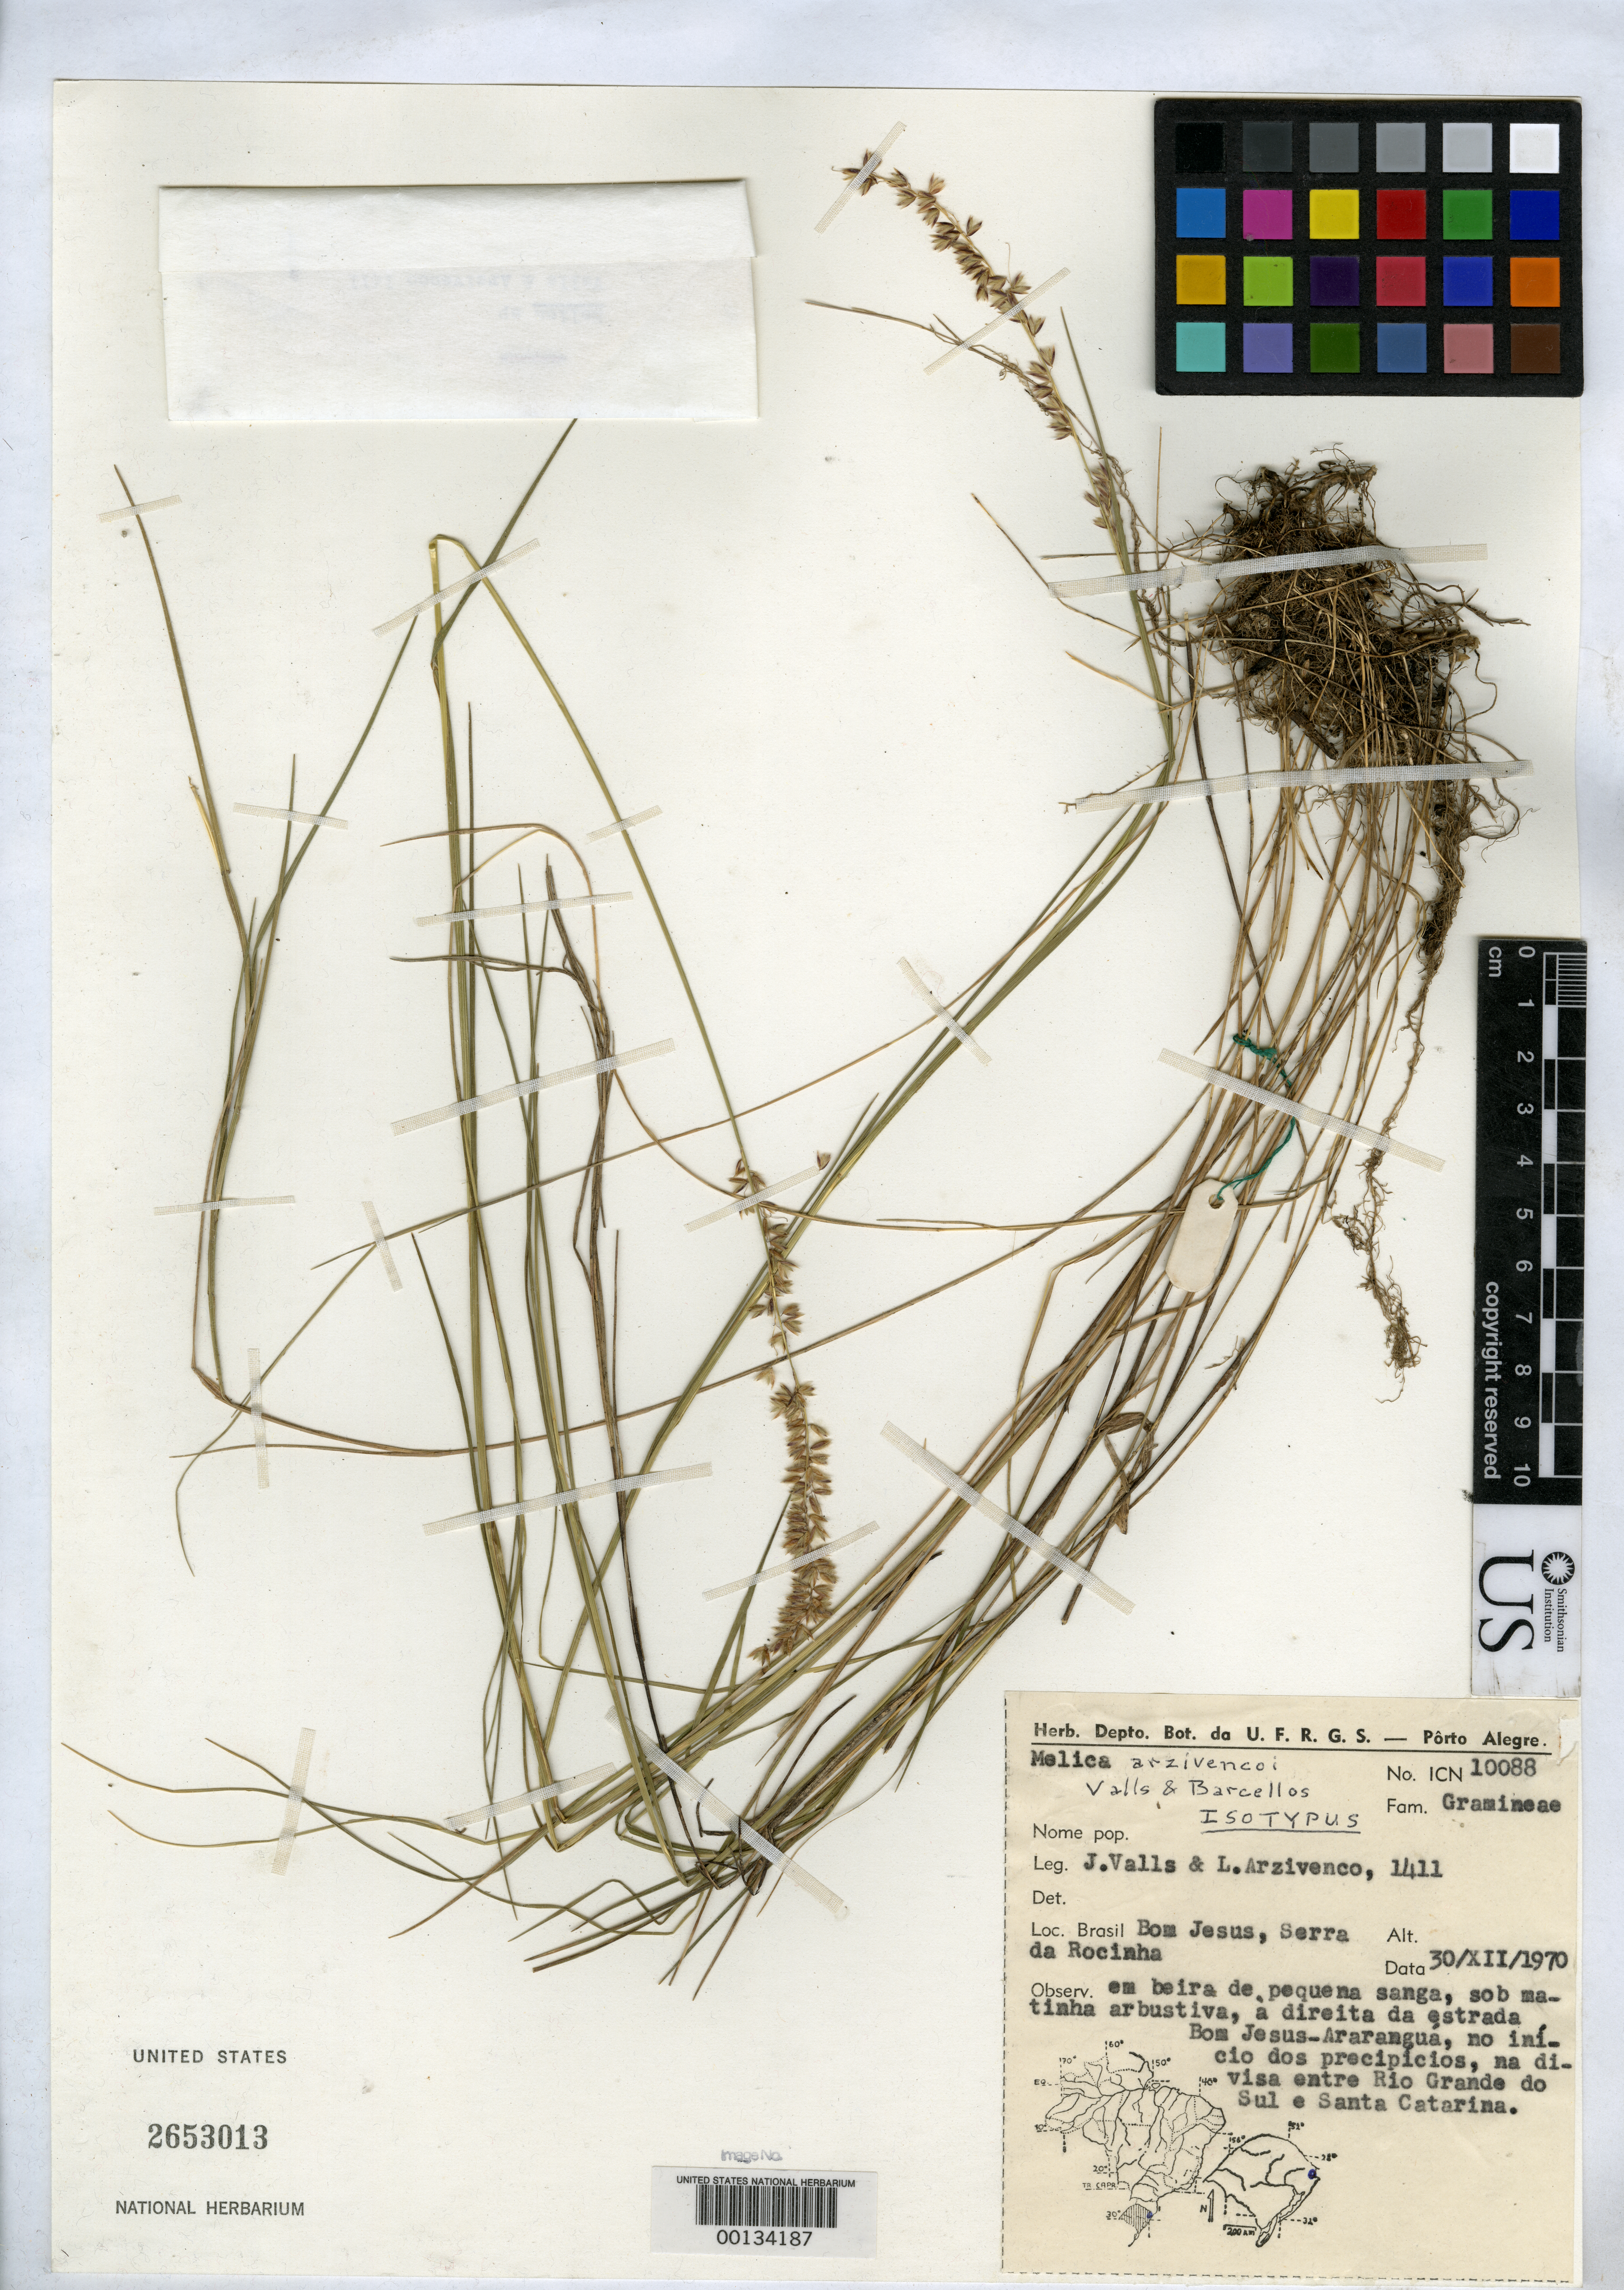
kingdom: Plantae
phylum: Tracheophyta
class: Liliopsida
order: Poales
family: Poaceae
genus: Melica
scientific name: Melica arzivencoi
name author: Valls & Barcellos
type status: Isotype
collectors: J. F. M. Valls & -. Arzivenco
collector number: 1411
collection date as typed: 30 Dec 1970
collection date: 1970-12-30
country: Brazil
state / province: Santa Catarina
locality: Bom Jesus, Serra da Rocinha.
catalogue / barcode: US 2653013